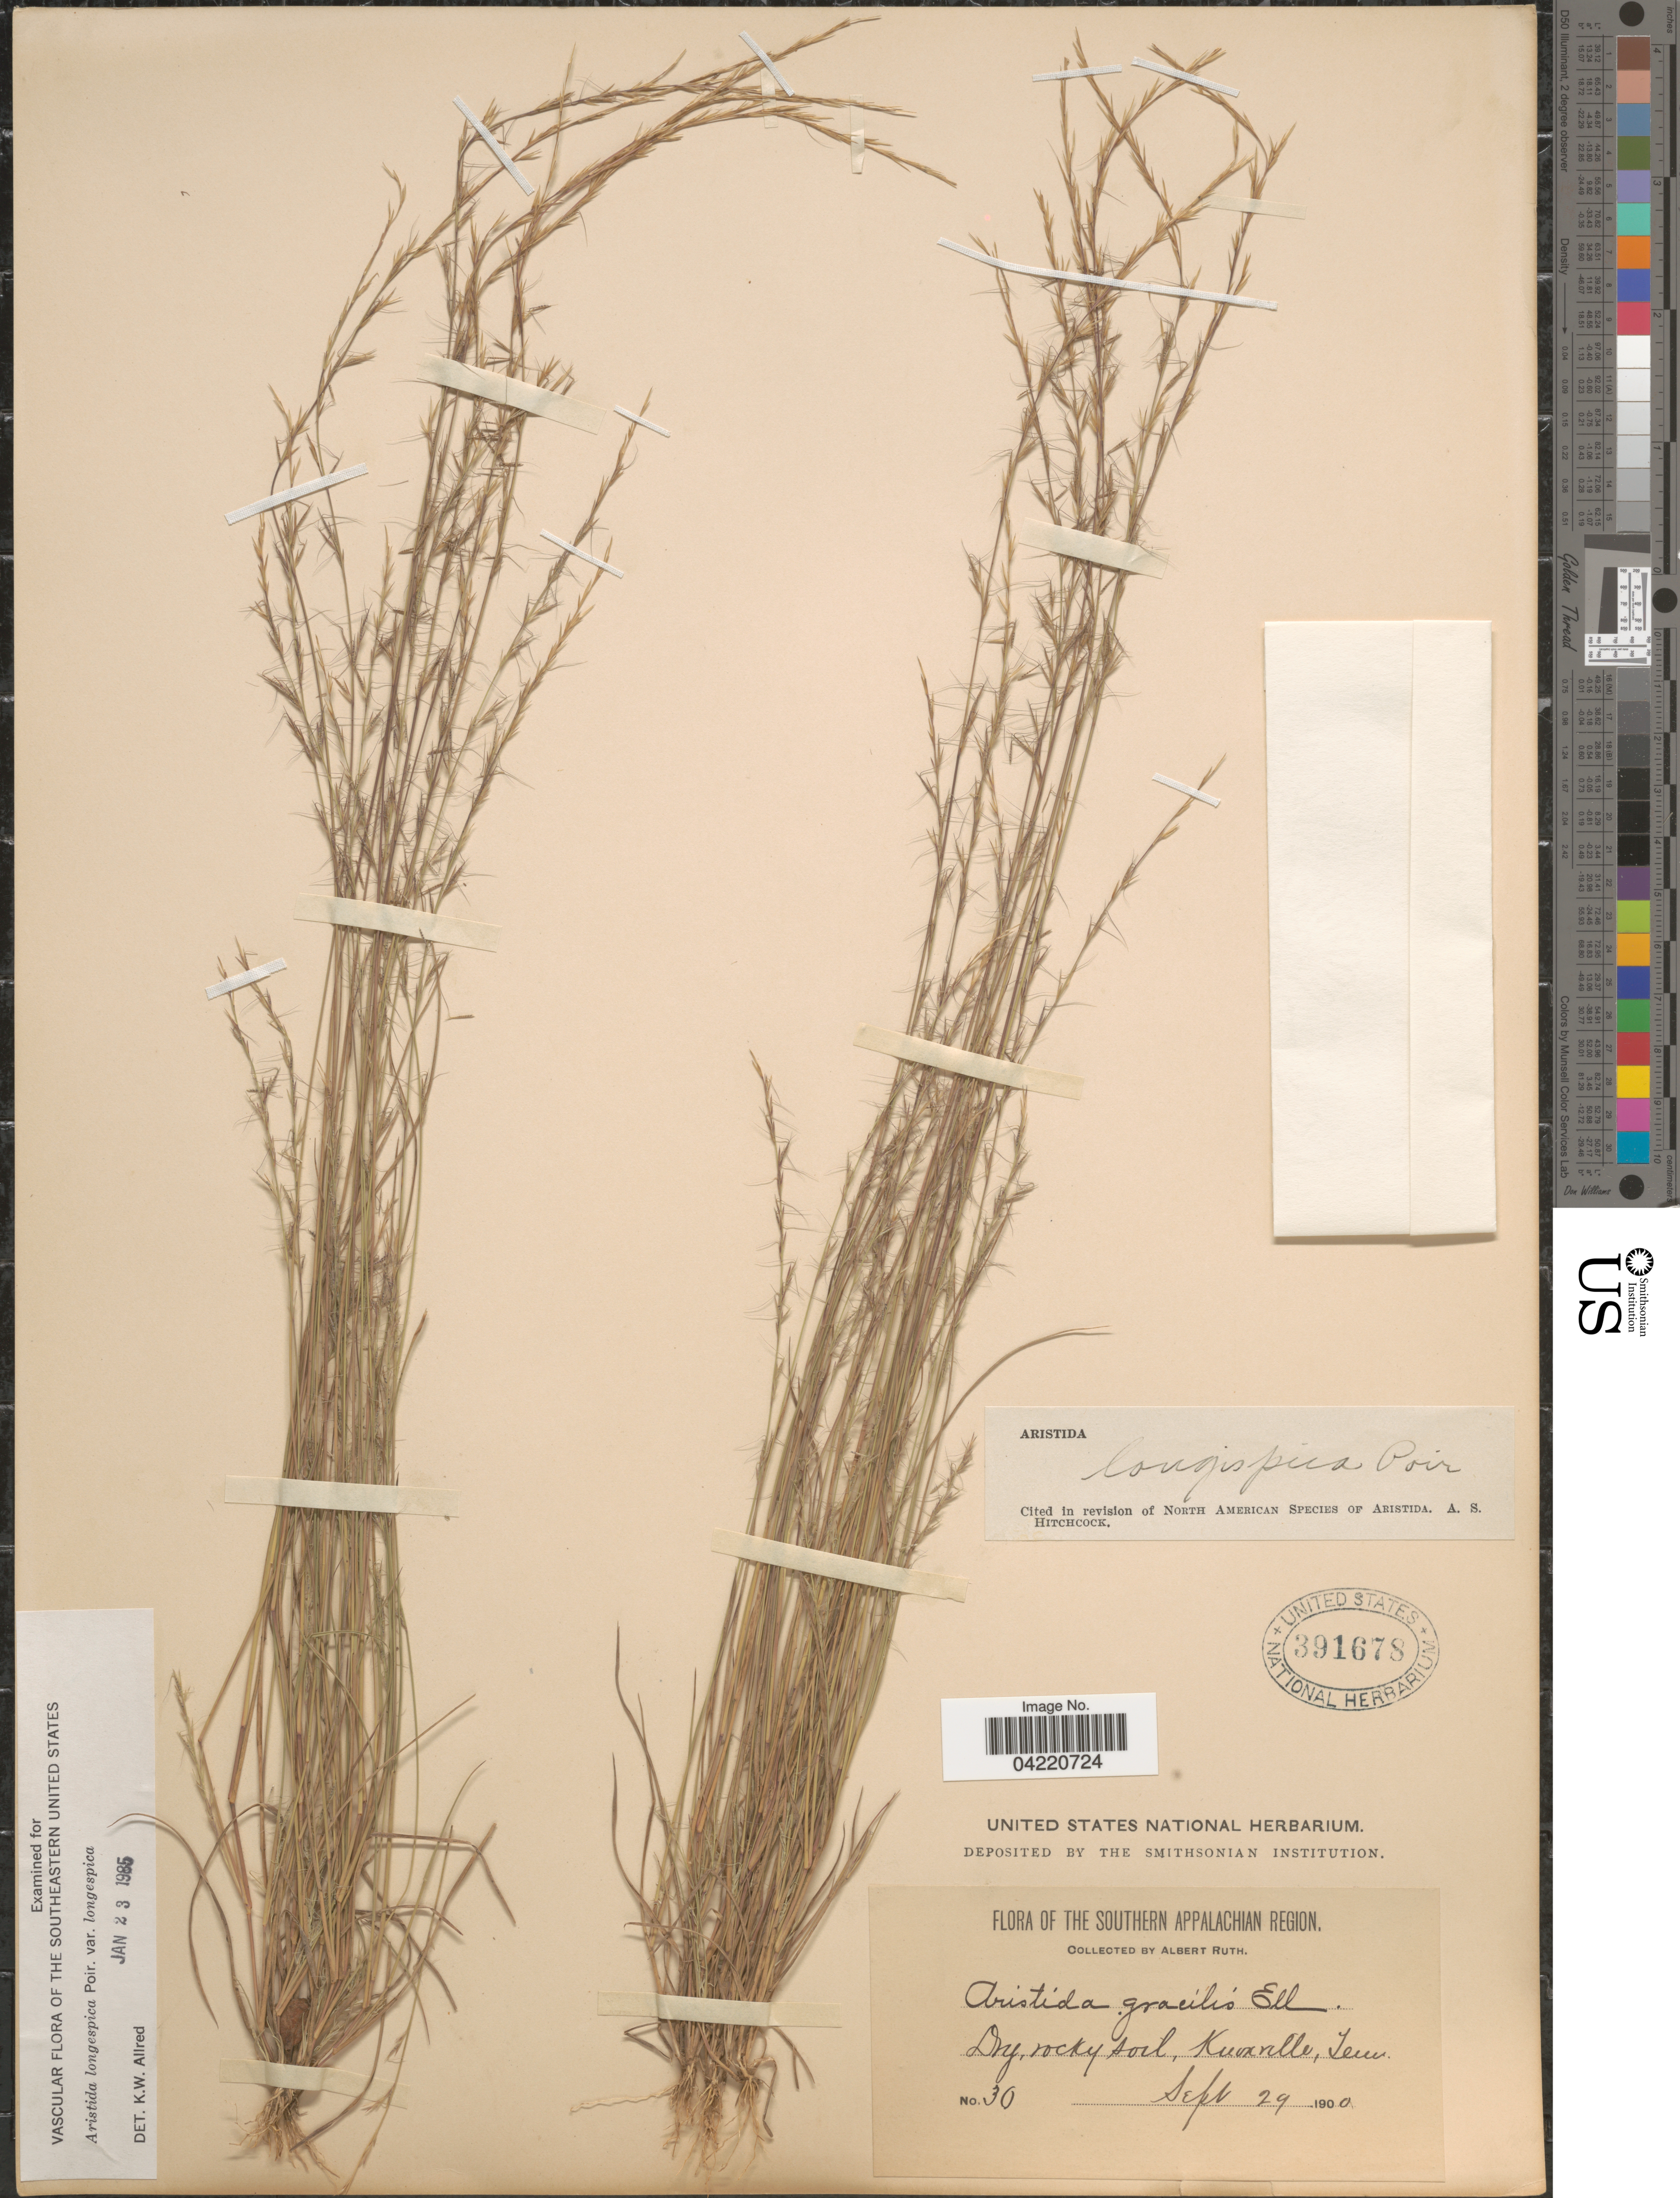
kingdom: Plantae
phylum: Tracheophyta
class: Liliopsida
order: Poales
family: Poaceae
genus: Aristida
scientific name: Aristida longespica var. longespica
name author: Poir.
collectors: A. Ruth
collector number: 30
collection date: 1900-09-29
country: United States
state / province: Tennessee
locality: Southern Appalachian Region. Dry, rocky soil, Knoxville.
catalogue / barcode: US 391678